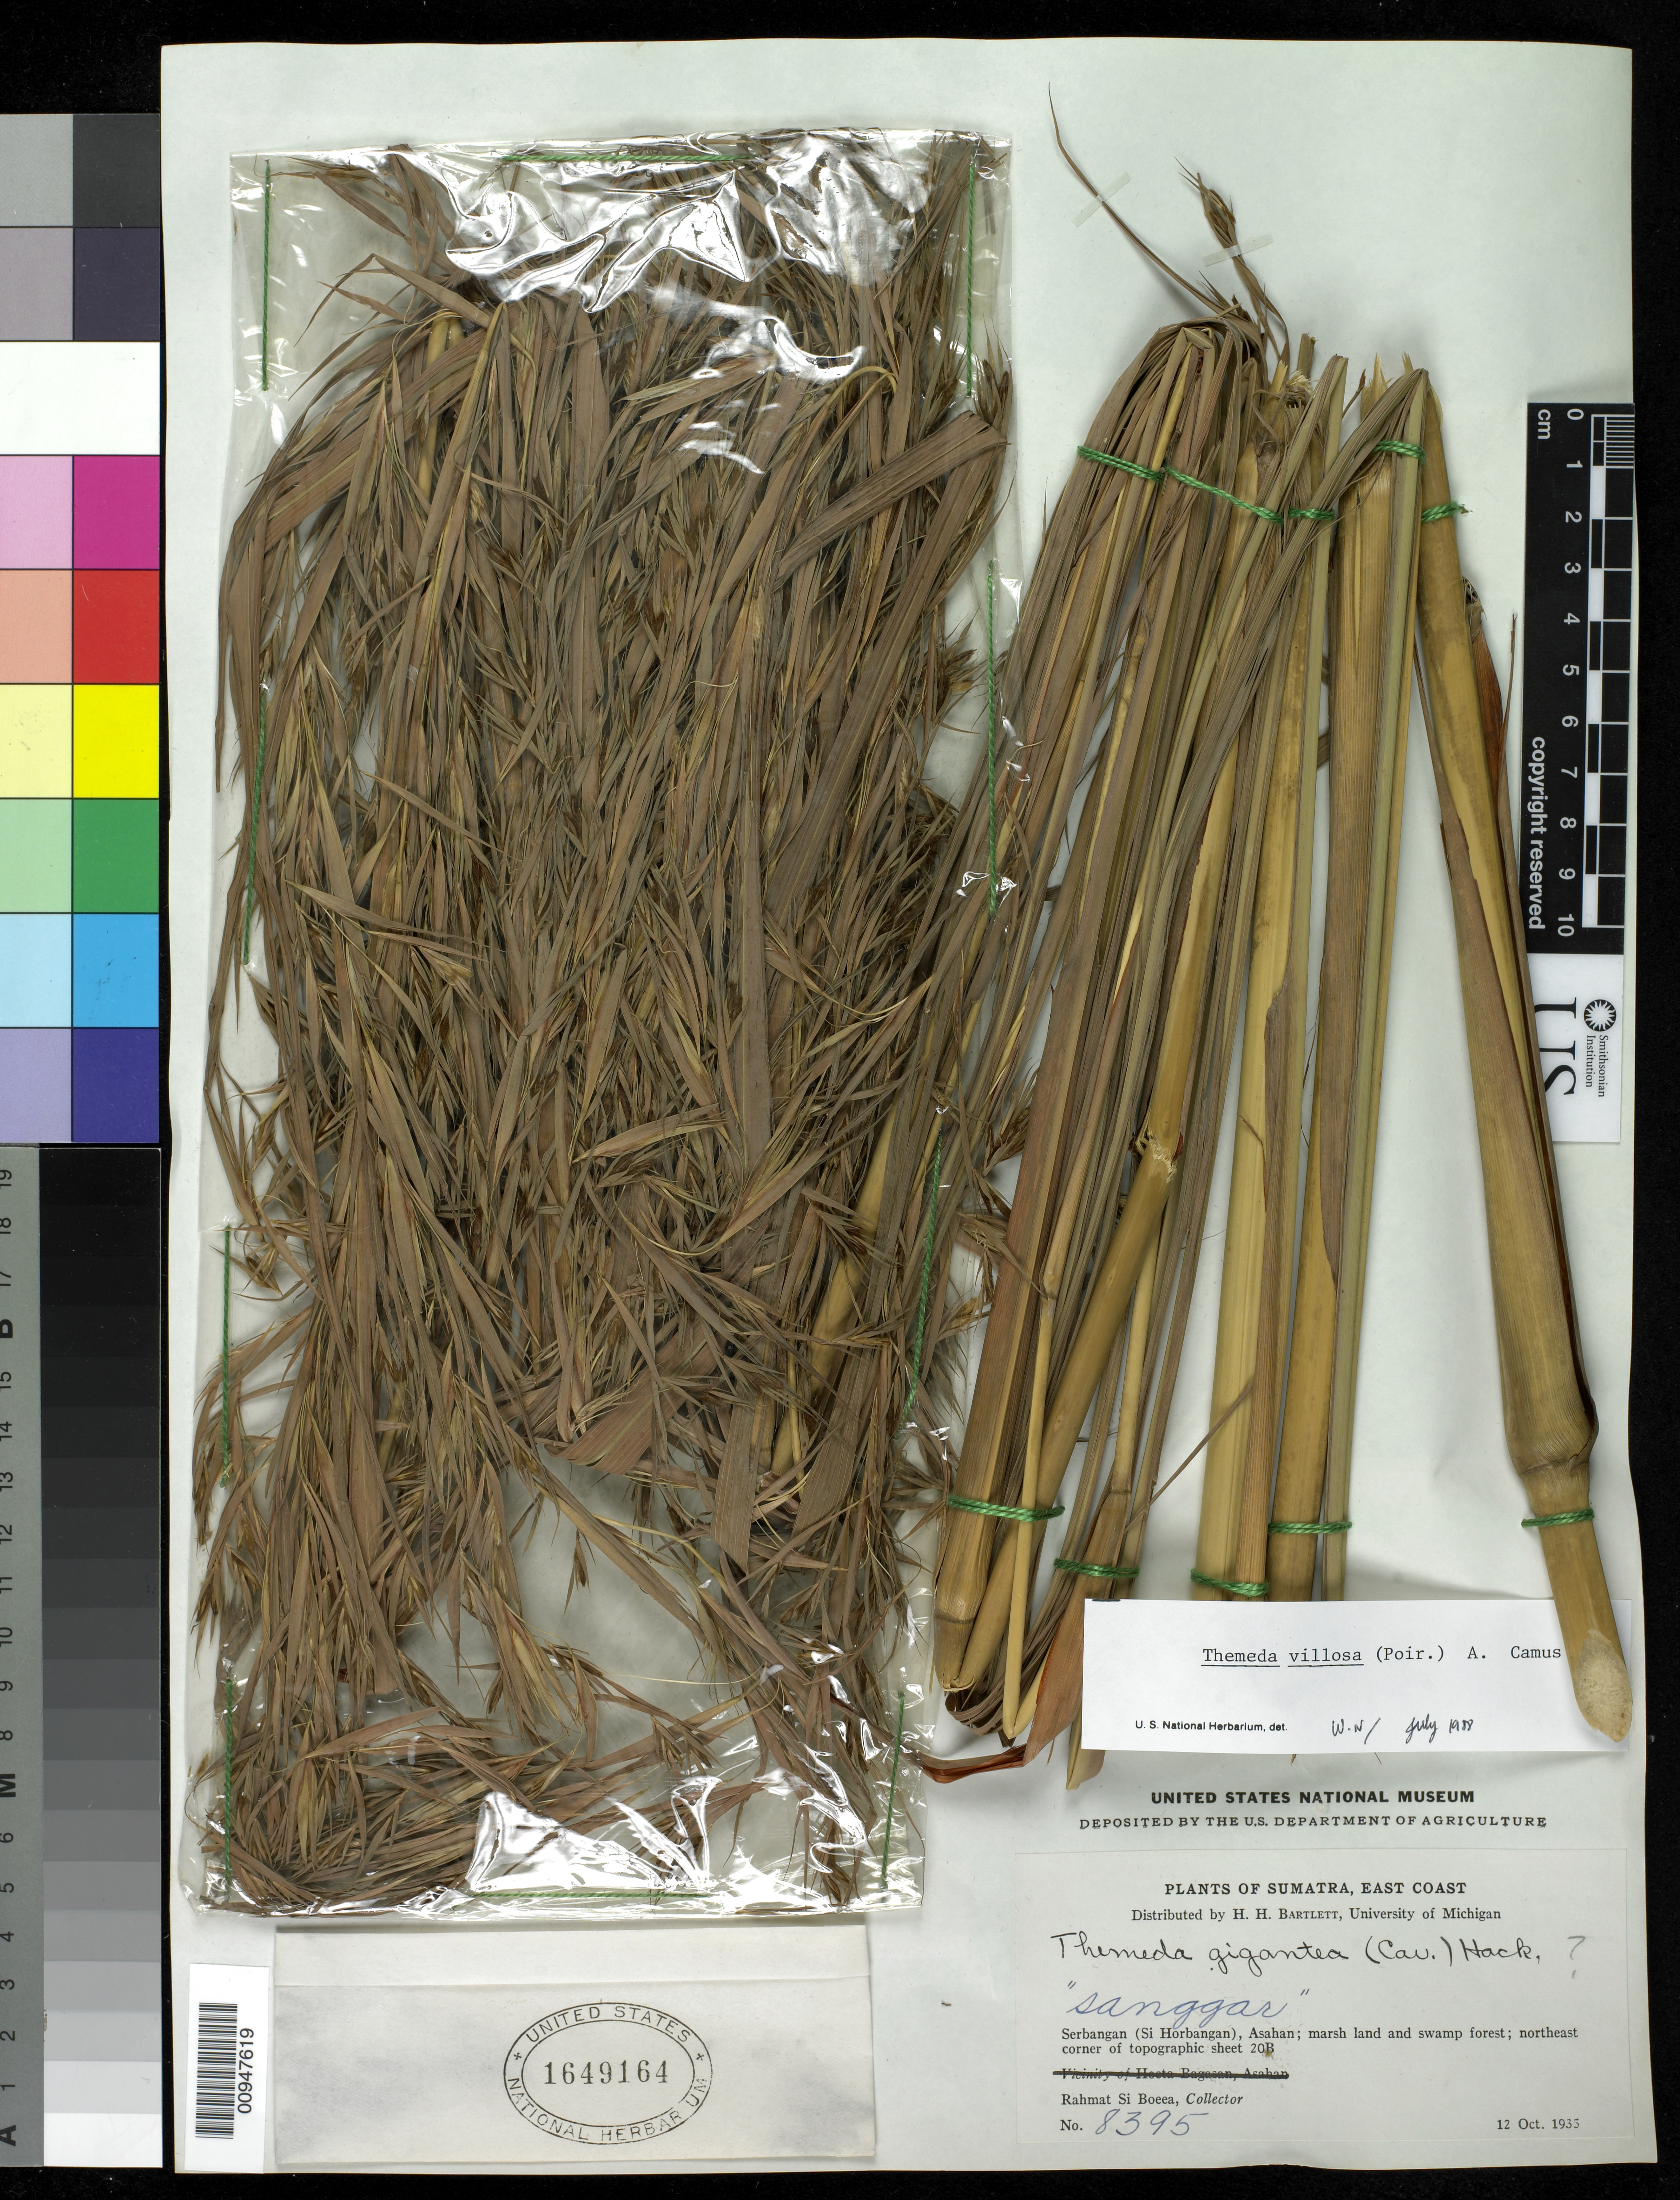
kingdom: Plantae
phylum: Tracheophyta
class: Liliopsida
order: Poales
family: Poaceae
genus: Themeda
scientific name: Themeda villosa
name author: (Lam.) A. Camus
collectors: Rahmat Si Boeea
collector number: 8395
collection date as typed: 12 Oct 1935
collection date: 1935-10-12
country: Indonesia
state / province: Sumatra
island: Sumatra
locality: Serbangan (Si Horbangan), Asahan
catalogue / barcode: US 1649164